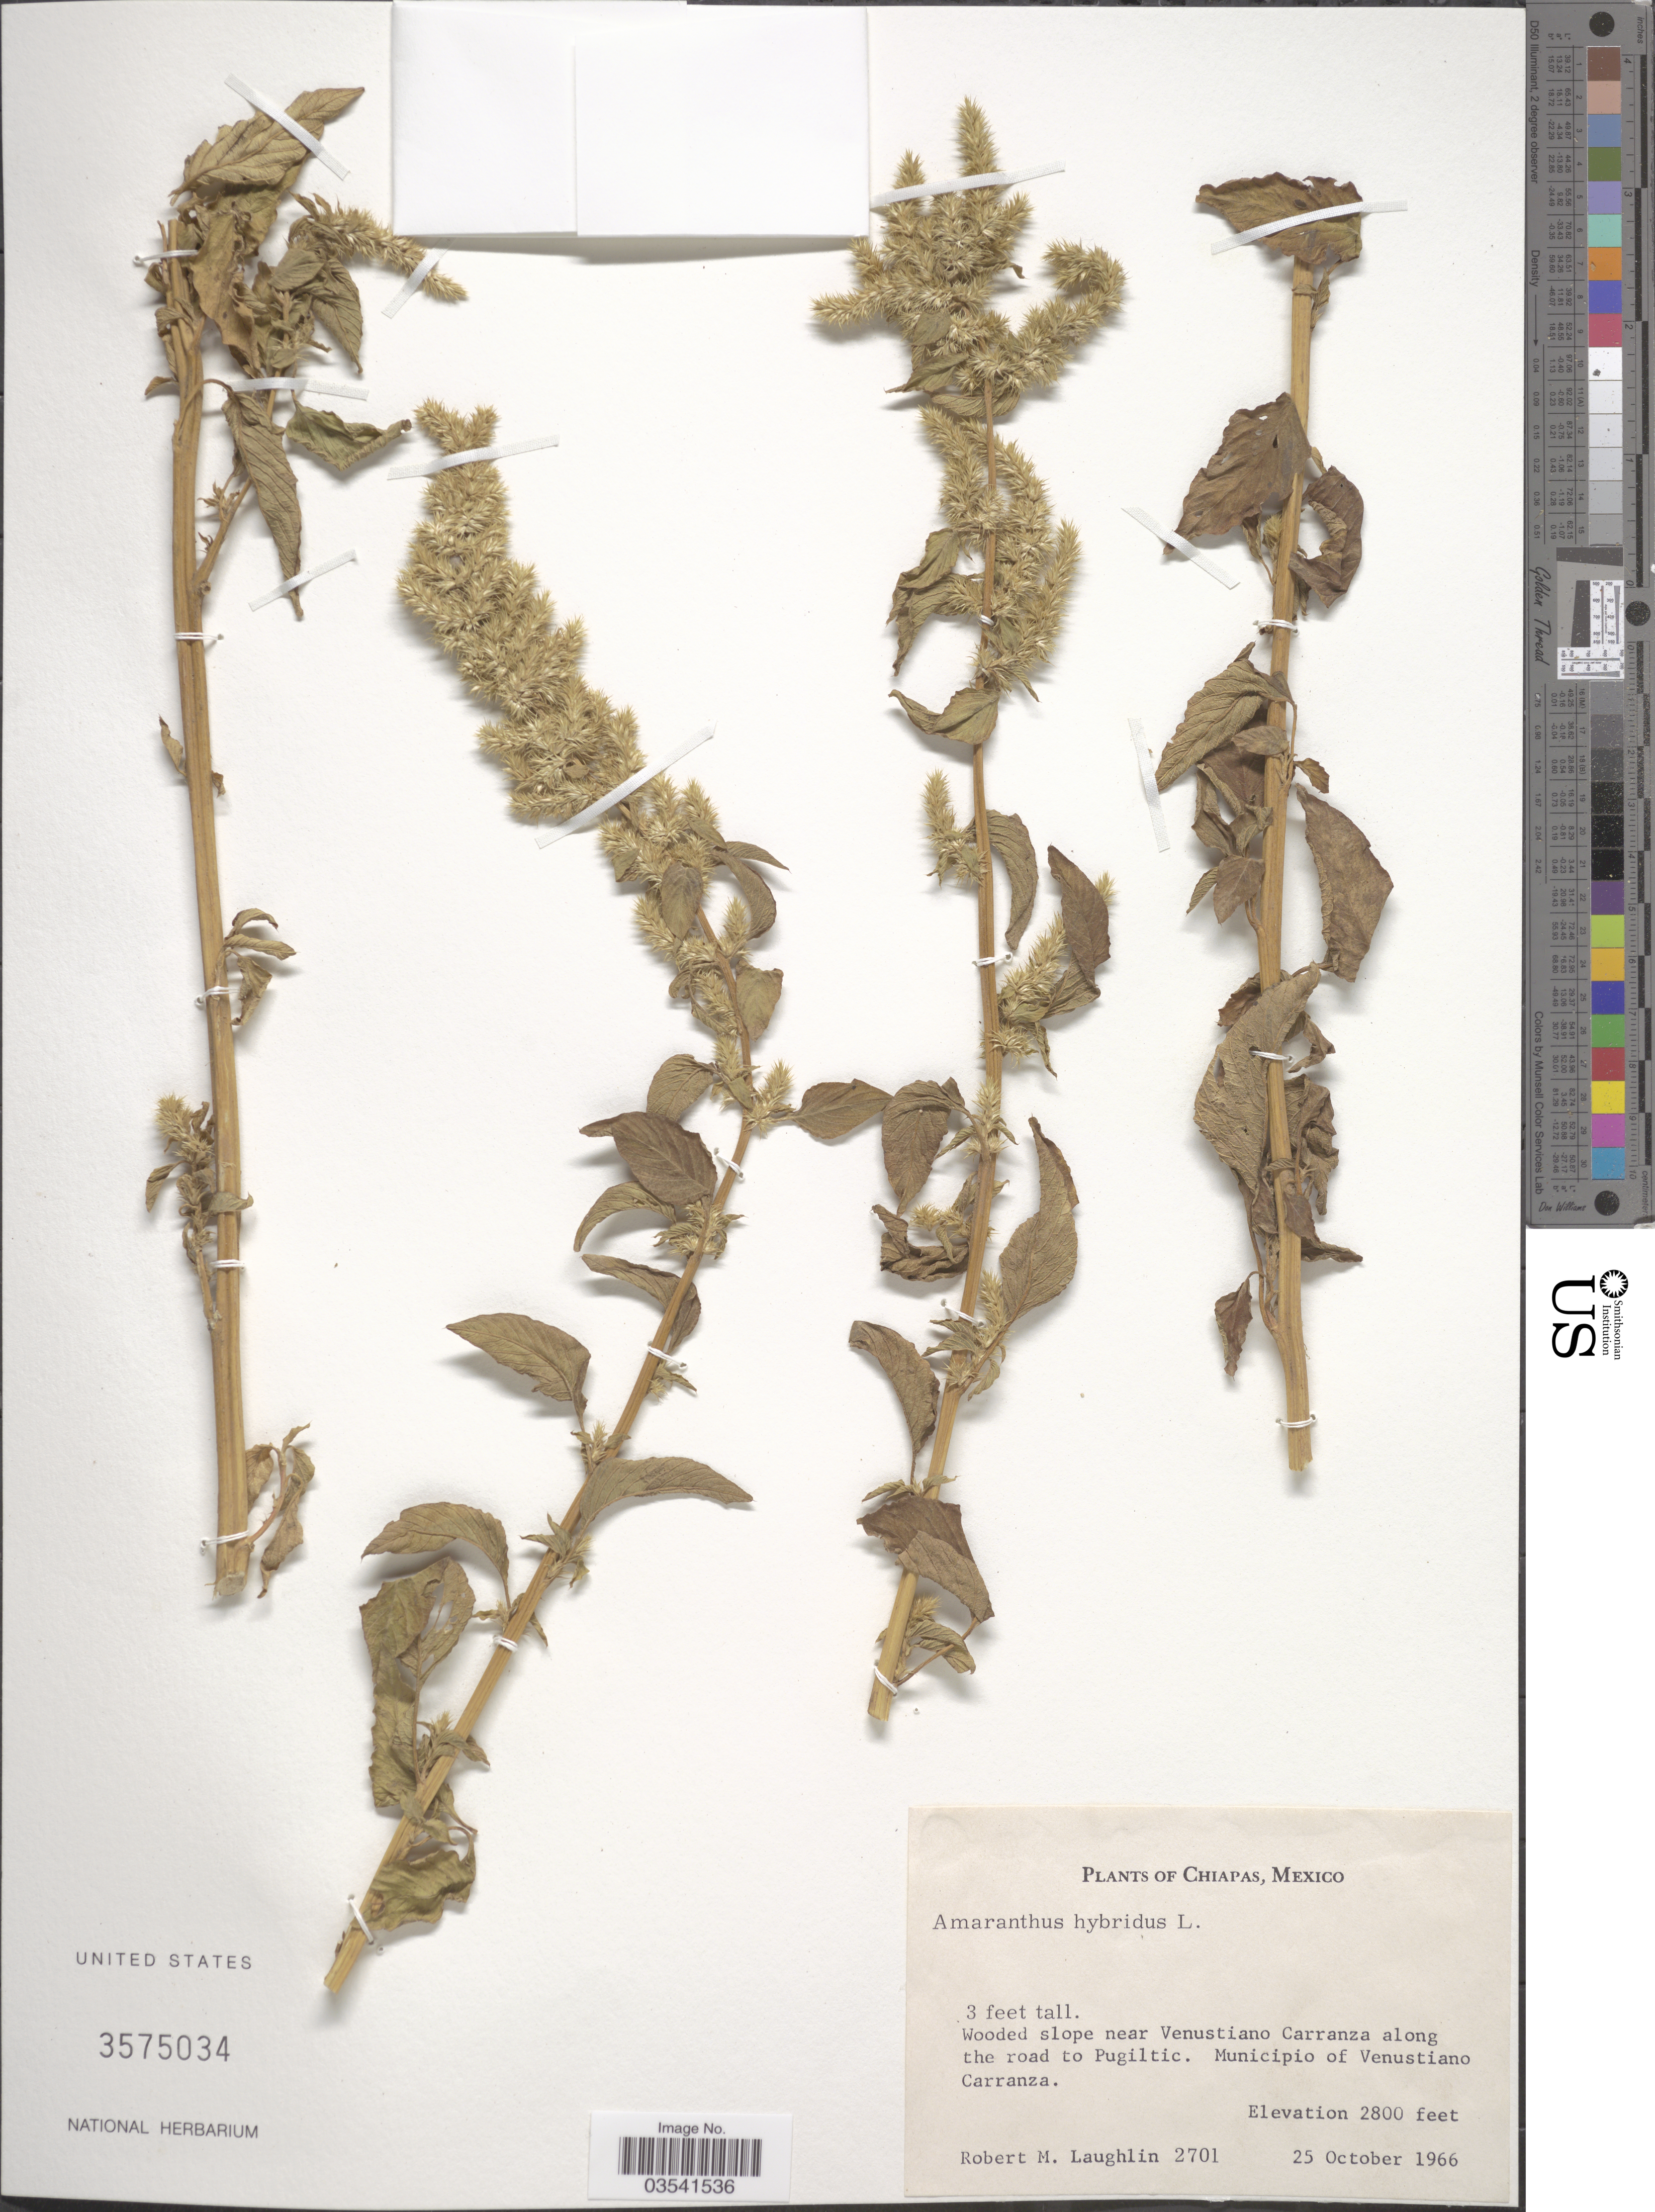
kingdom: Plantae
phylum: Tracheophyta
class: Magnoliopsida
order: Caryophyllales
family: Amaranthaceae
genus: Amaranthus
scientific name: Amaranthus hybridus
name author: L.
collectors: R. M. Laughlin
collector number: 2701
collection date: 1966-10-25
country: Mexico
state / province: Chiapas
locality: Wooded slope near Venustiano Carranza along the road to Pugiltic. Municipio of Venustiano Carranza.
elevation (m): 853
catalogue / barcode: US 3575034